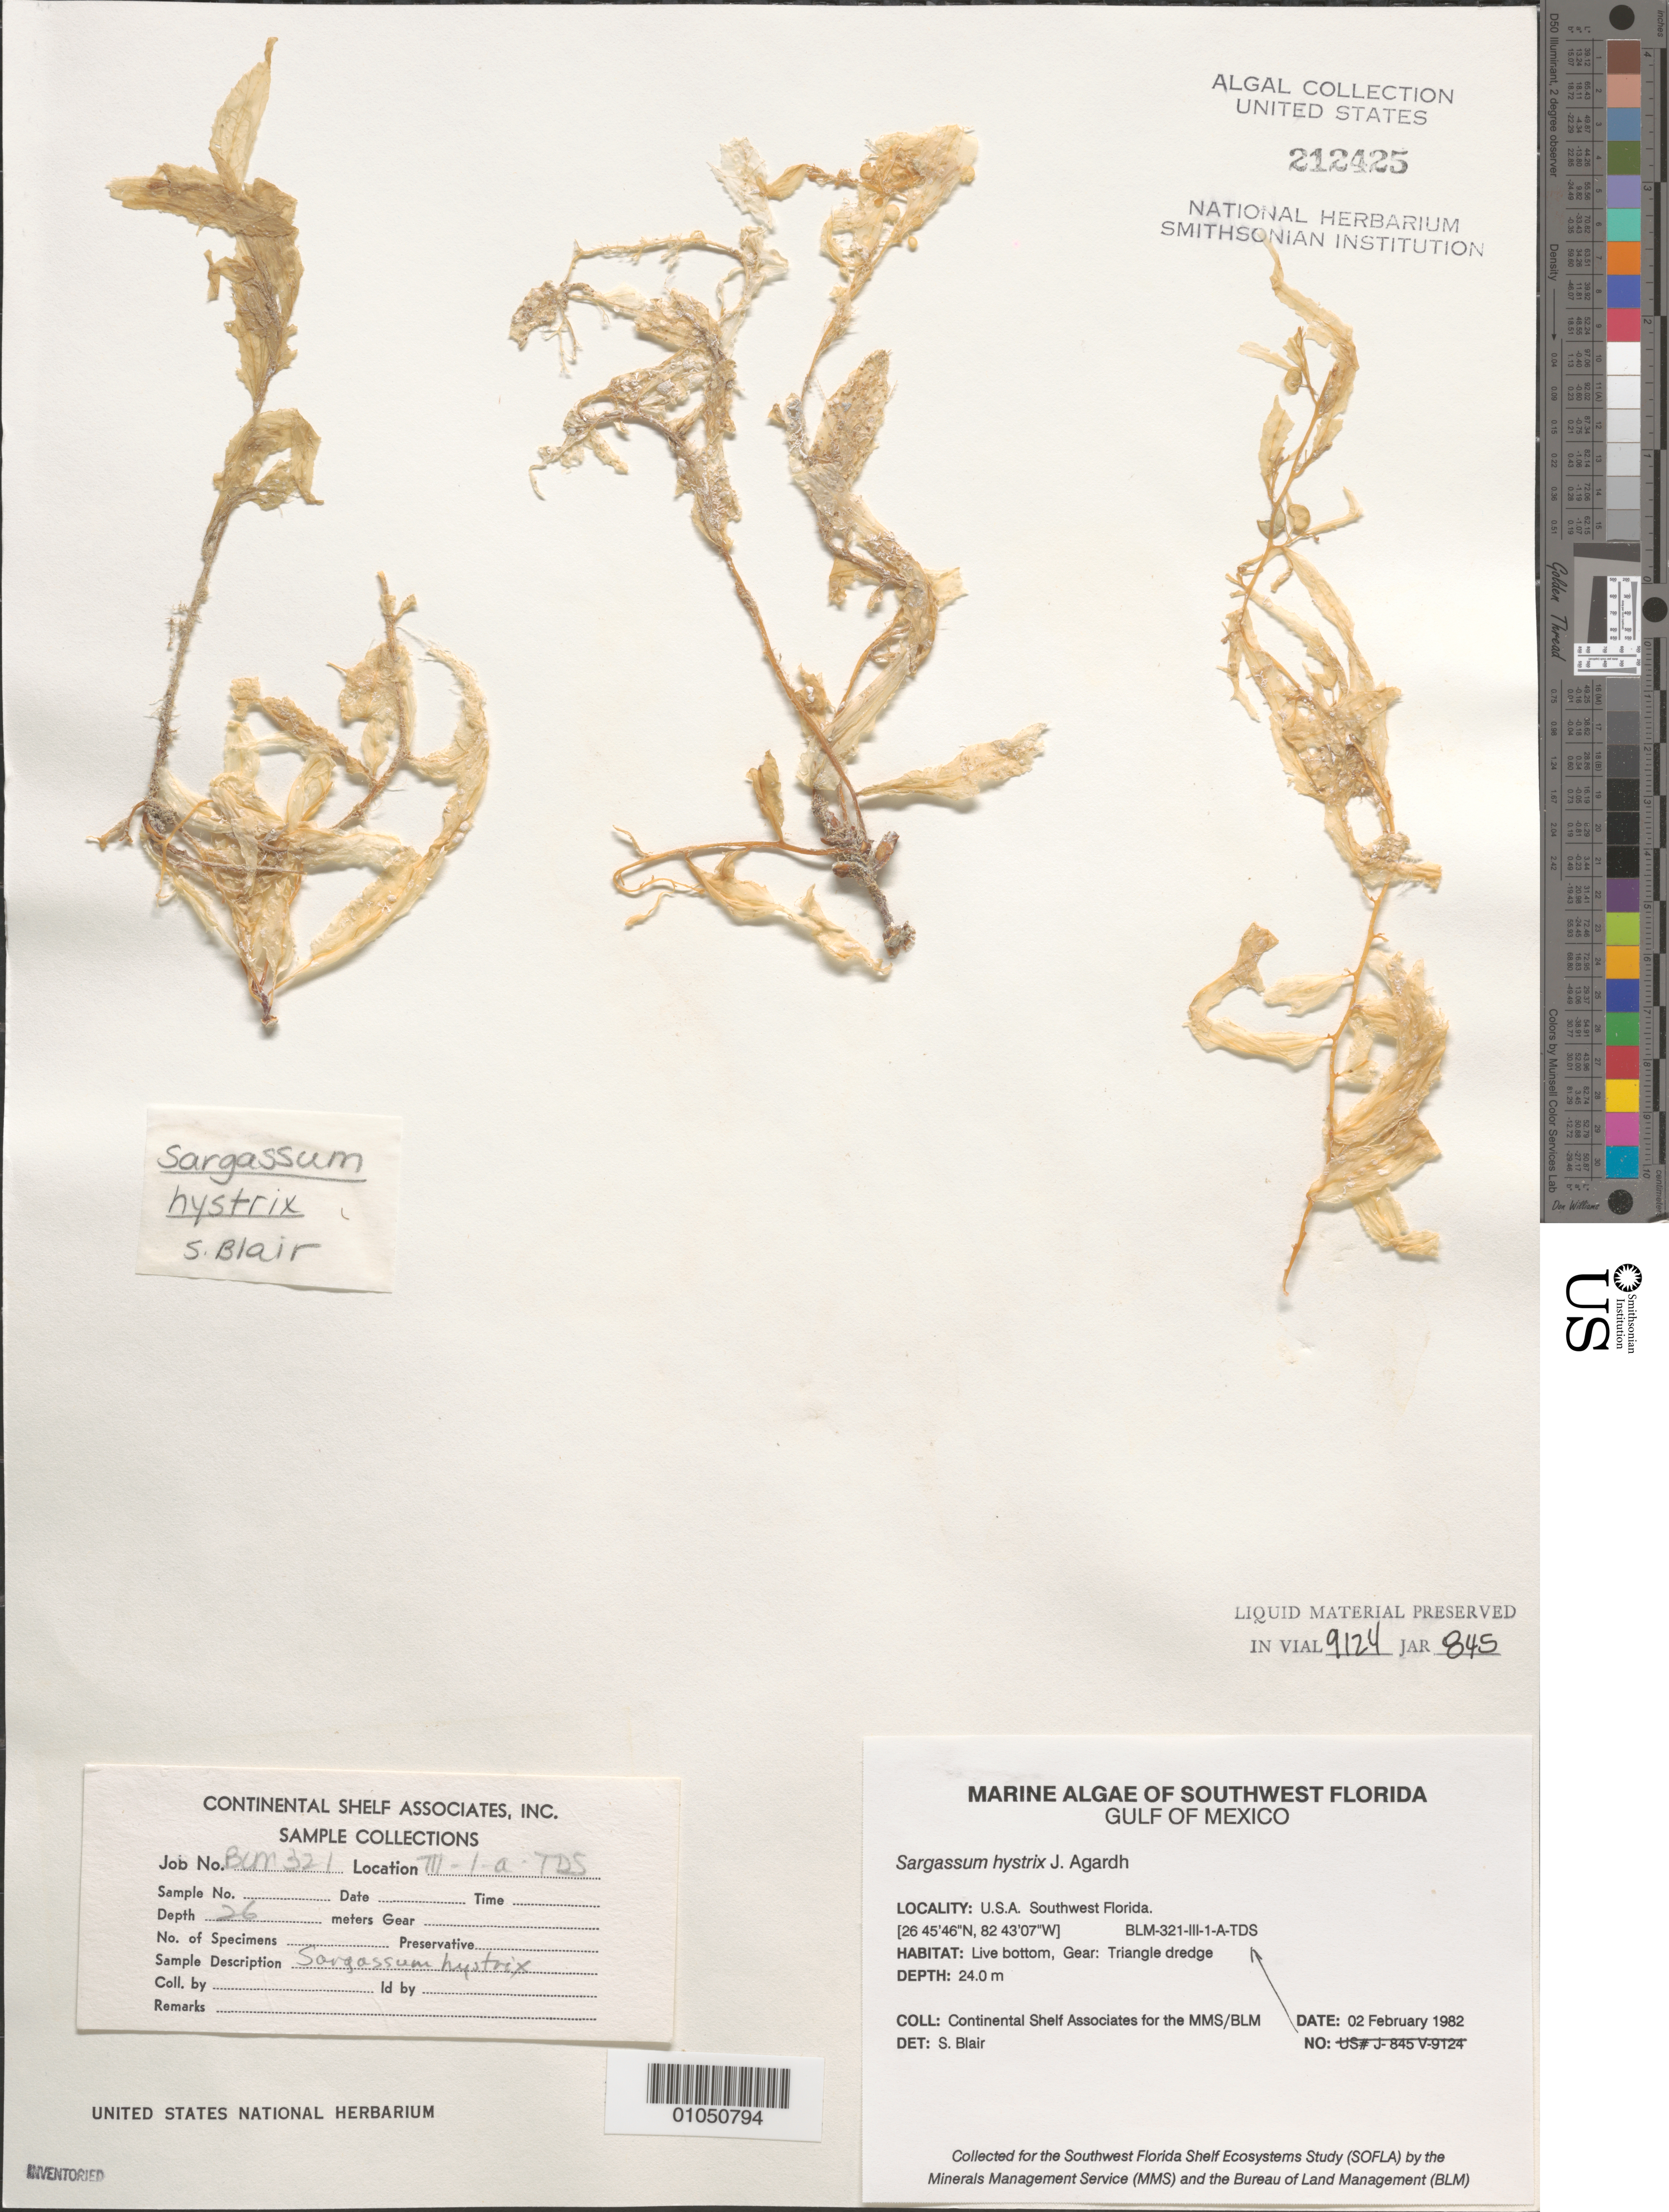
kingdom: Chromista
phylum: Ochrophyta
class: Phaeophyceae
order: Fucales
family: Sargassaceae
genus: Sargassum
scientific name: Sargassum hystrix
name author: J. Agardh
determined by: Blair, S. M.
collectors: Continental Shelf Associates for the MMS/BLM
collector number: BLM-321-III-1-A-TDS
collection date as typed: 02 Feb 1982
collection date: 1982-02-02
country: United States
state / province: Florida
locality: Gulf of Mexico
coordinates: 26 45'46"N, 82 43'07"W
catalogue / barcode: US 212425